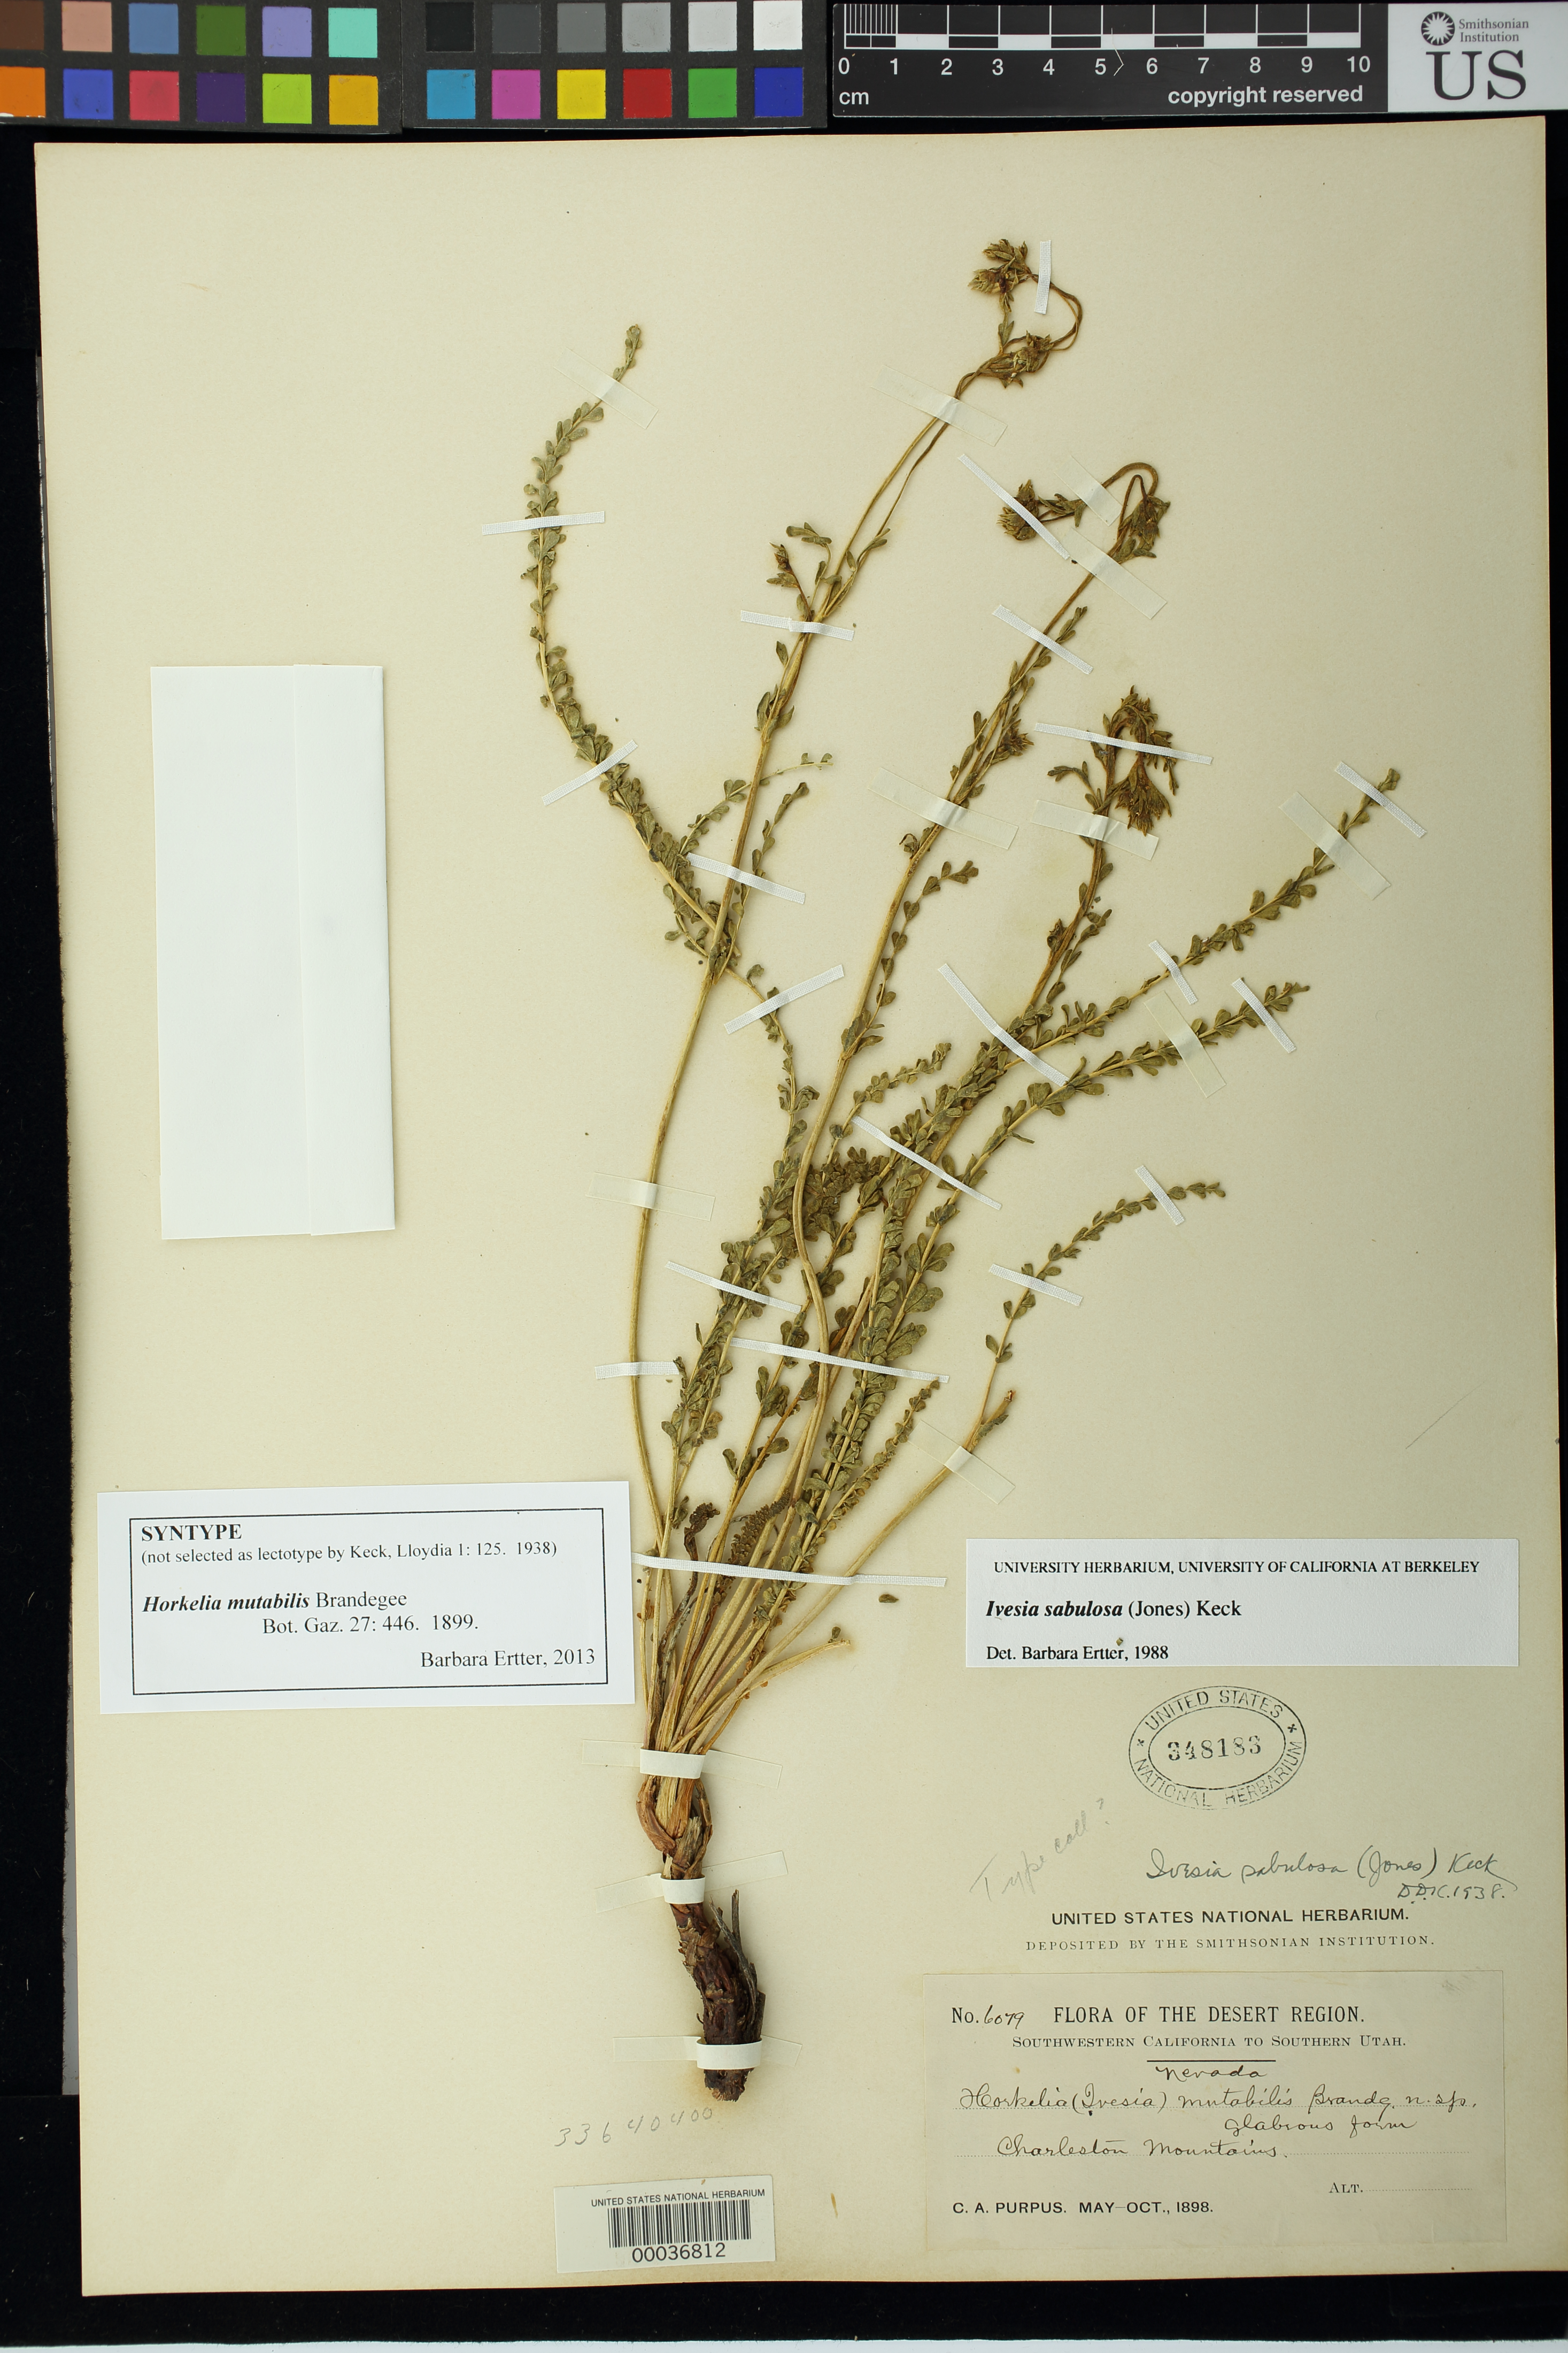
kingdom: Plantae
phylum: Tracheophyta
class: Magnoliopsida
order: Rosales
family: Rosaceae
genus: Horkelia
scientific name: Horkelia mutabilis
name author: Brandegee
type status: Isosyntype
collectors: C. A. Purpus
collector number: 6079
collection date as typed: May 1898 to -- Oct 1898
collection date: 1898-05/1898-10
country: United States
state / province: Nevada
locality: Charleston Mts.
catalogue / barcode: US 348183